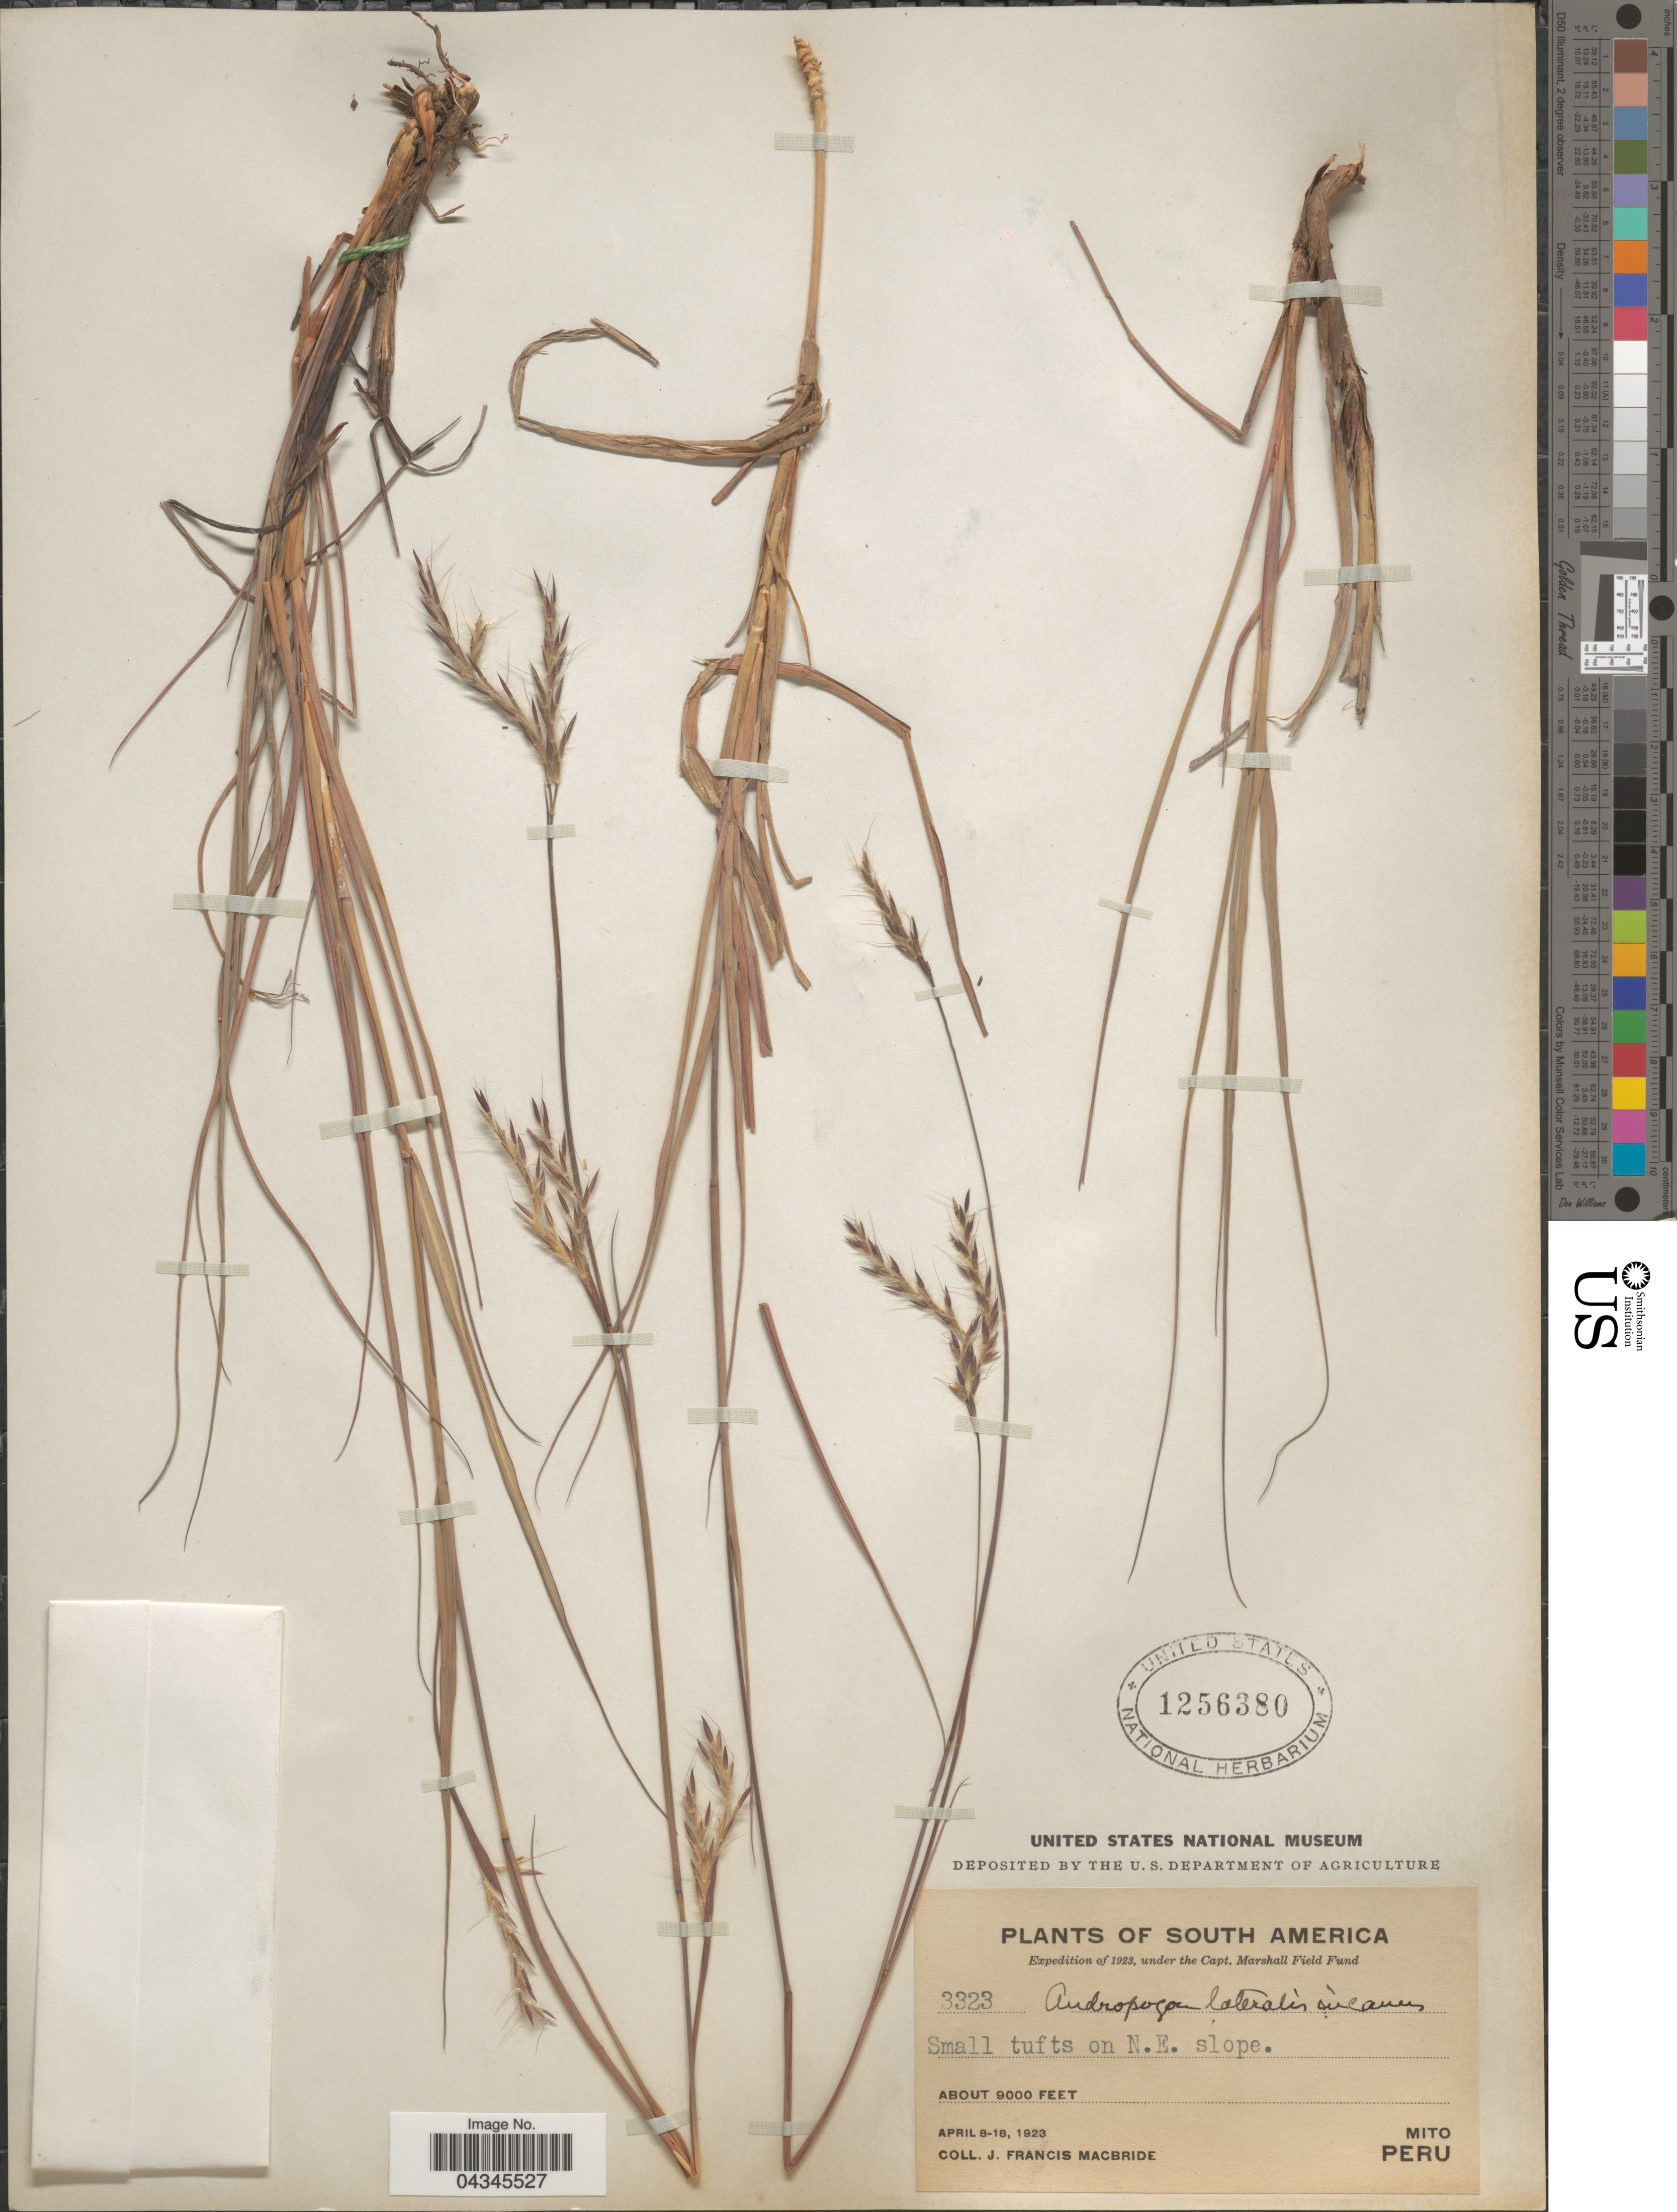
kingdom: Plantae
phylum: Tracheophyta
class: Liliopsida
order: Poales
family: Poaceae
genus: Andropogon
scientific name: Andropogon lateralis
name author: Nees in Mart.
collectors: J. F. Macbride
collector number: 3323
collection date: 1923-04-08/1923-04-18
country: Peru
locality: Expedition of 1923. Small tufts on NE slope. Mito.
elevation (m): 2743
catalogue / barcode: US 1256380